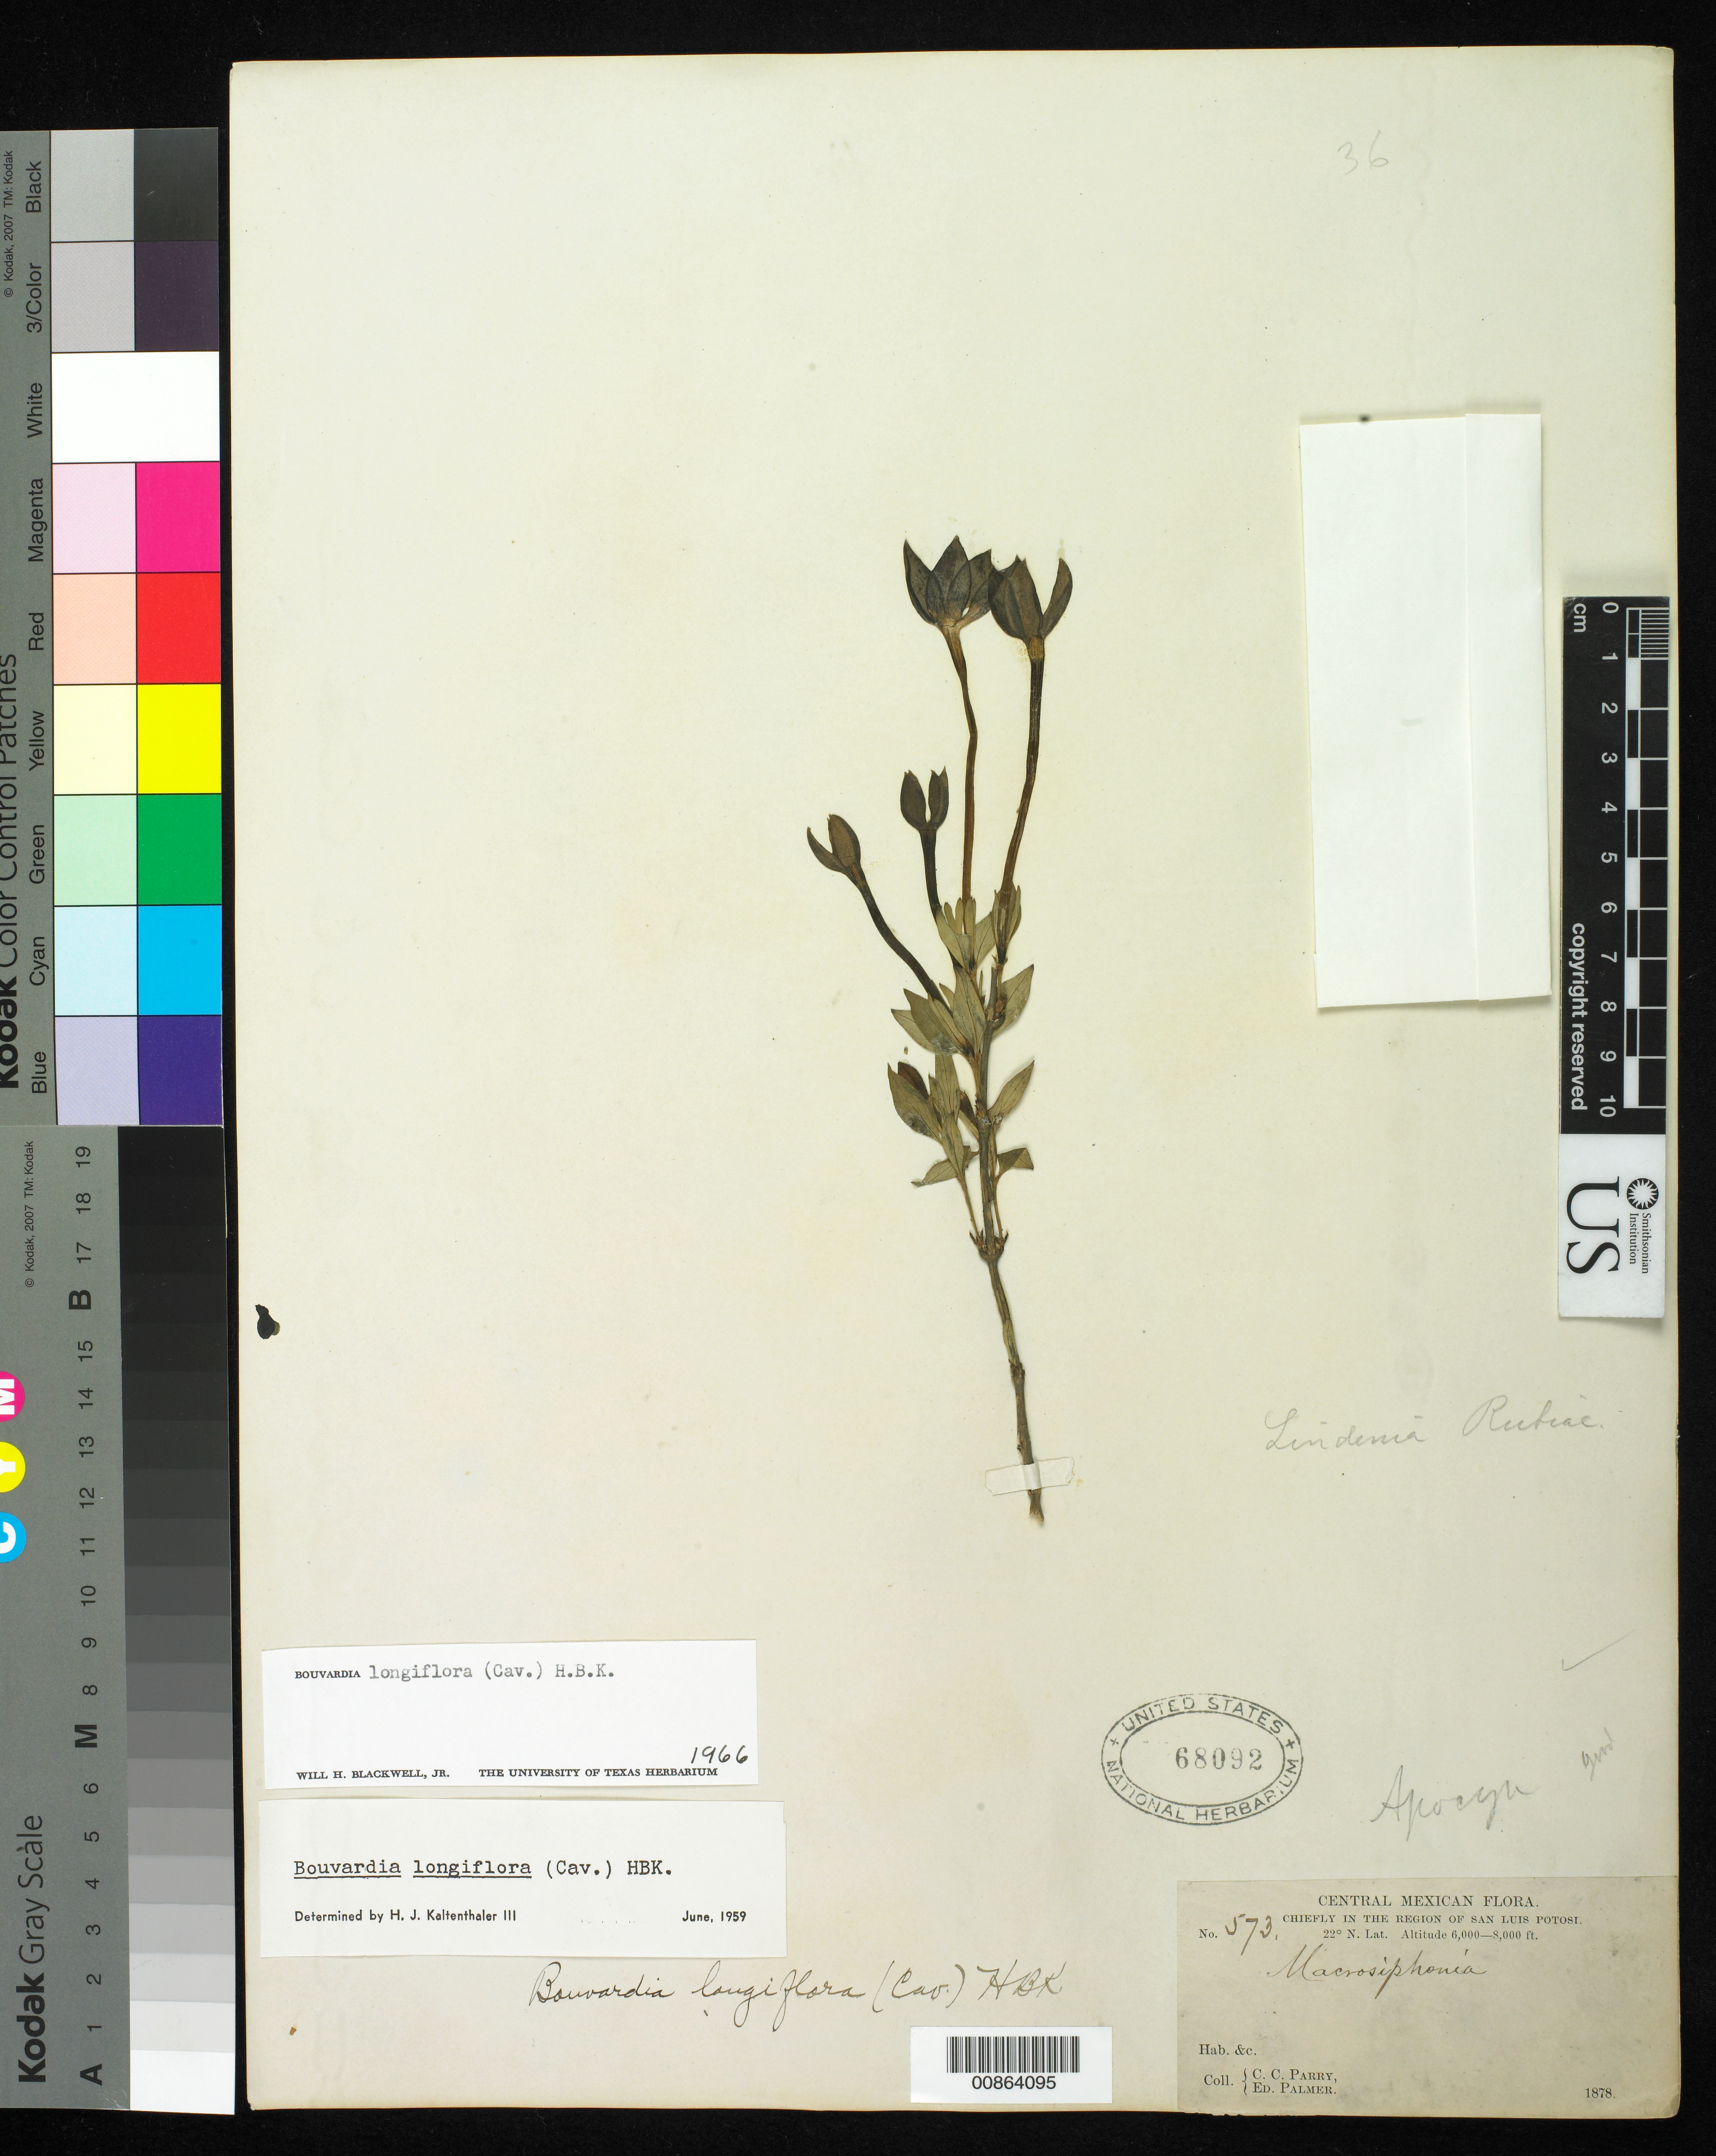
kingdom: Plantae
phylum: Tracheophyta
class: Magnoliopsida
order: Gentianales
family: Rubiaceae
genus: Bouvardia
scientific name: Bouvardia longiflora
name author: (Cav.) Kunth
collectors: C. C. Parry & E. Palmer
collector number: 573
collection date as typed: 1878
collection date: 1878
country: Mexico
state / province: San Luis Potosí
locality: Chiefly in the region of San Luis Potosí.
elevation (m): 1829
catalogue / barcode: US 68092